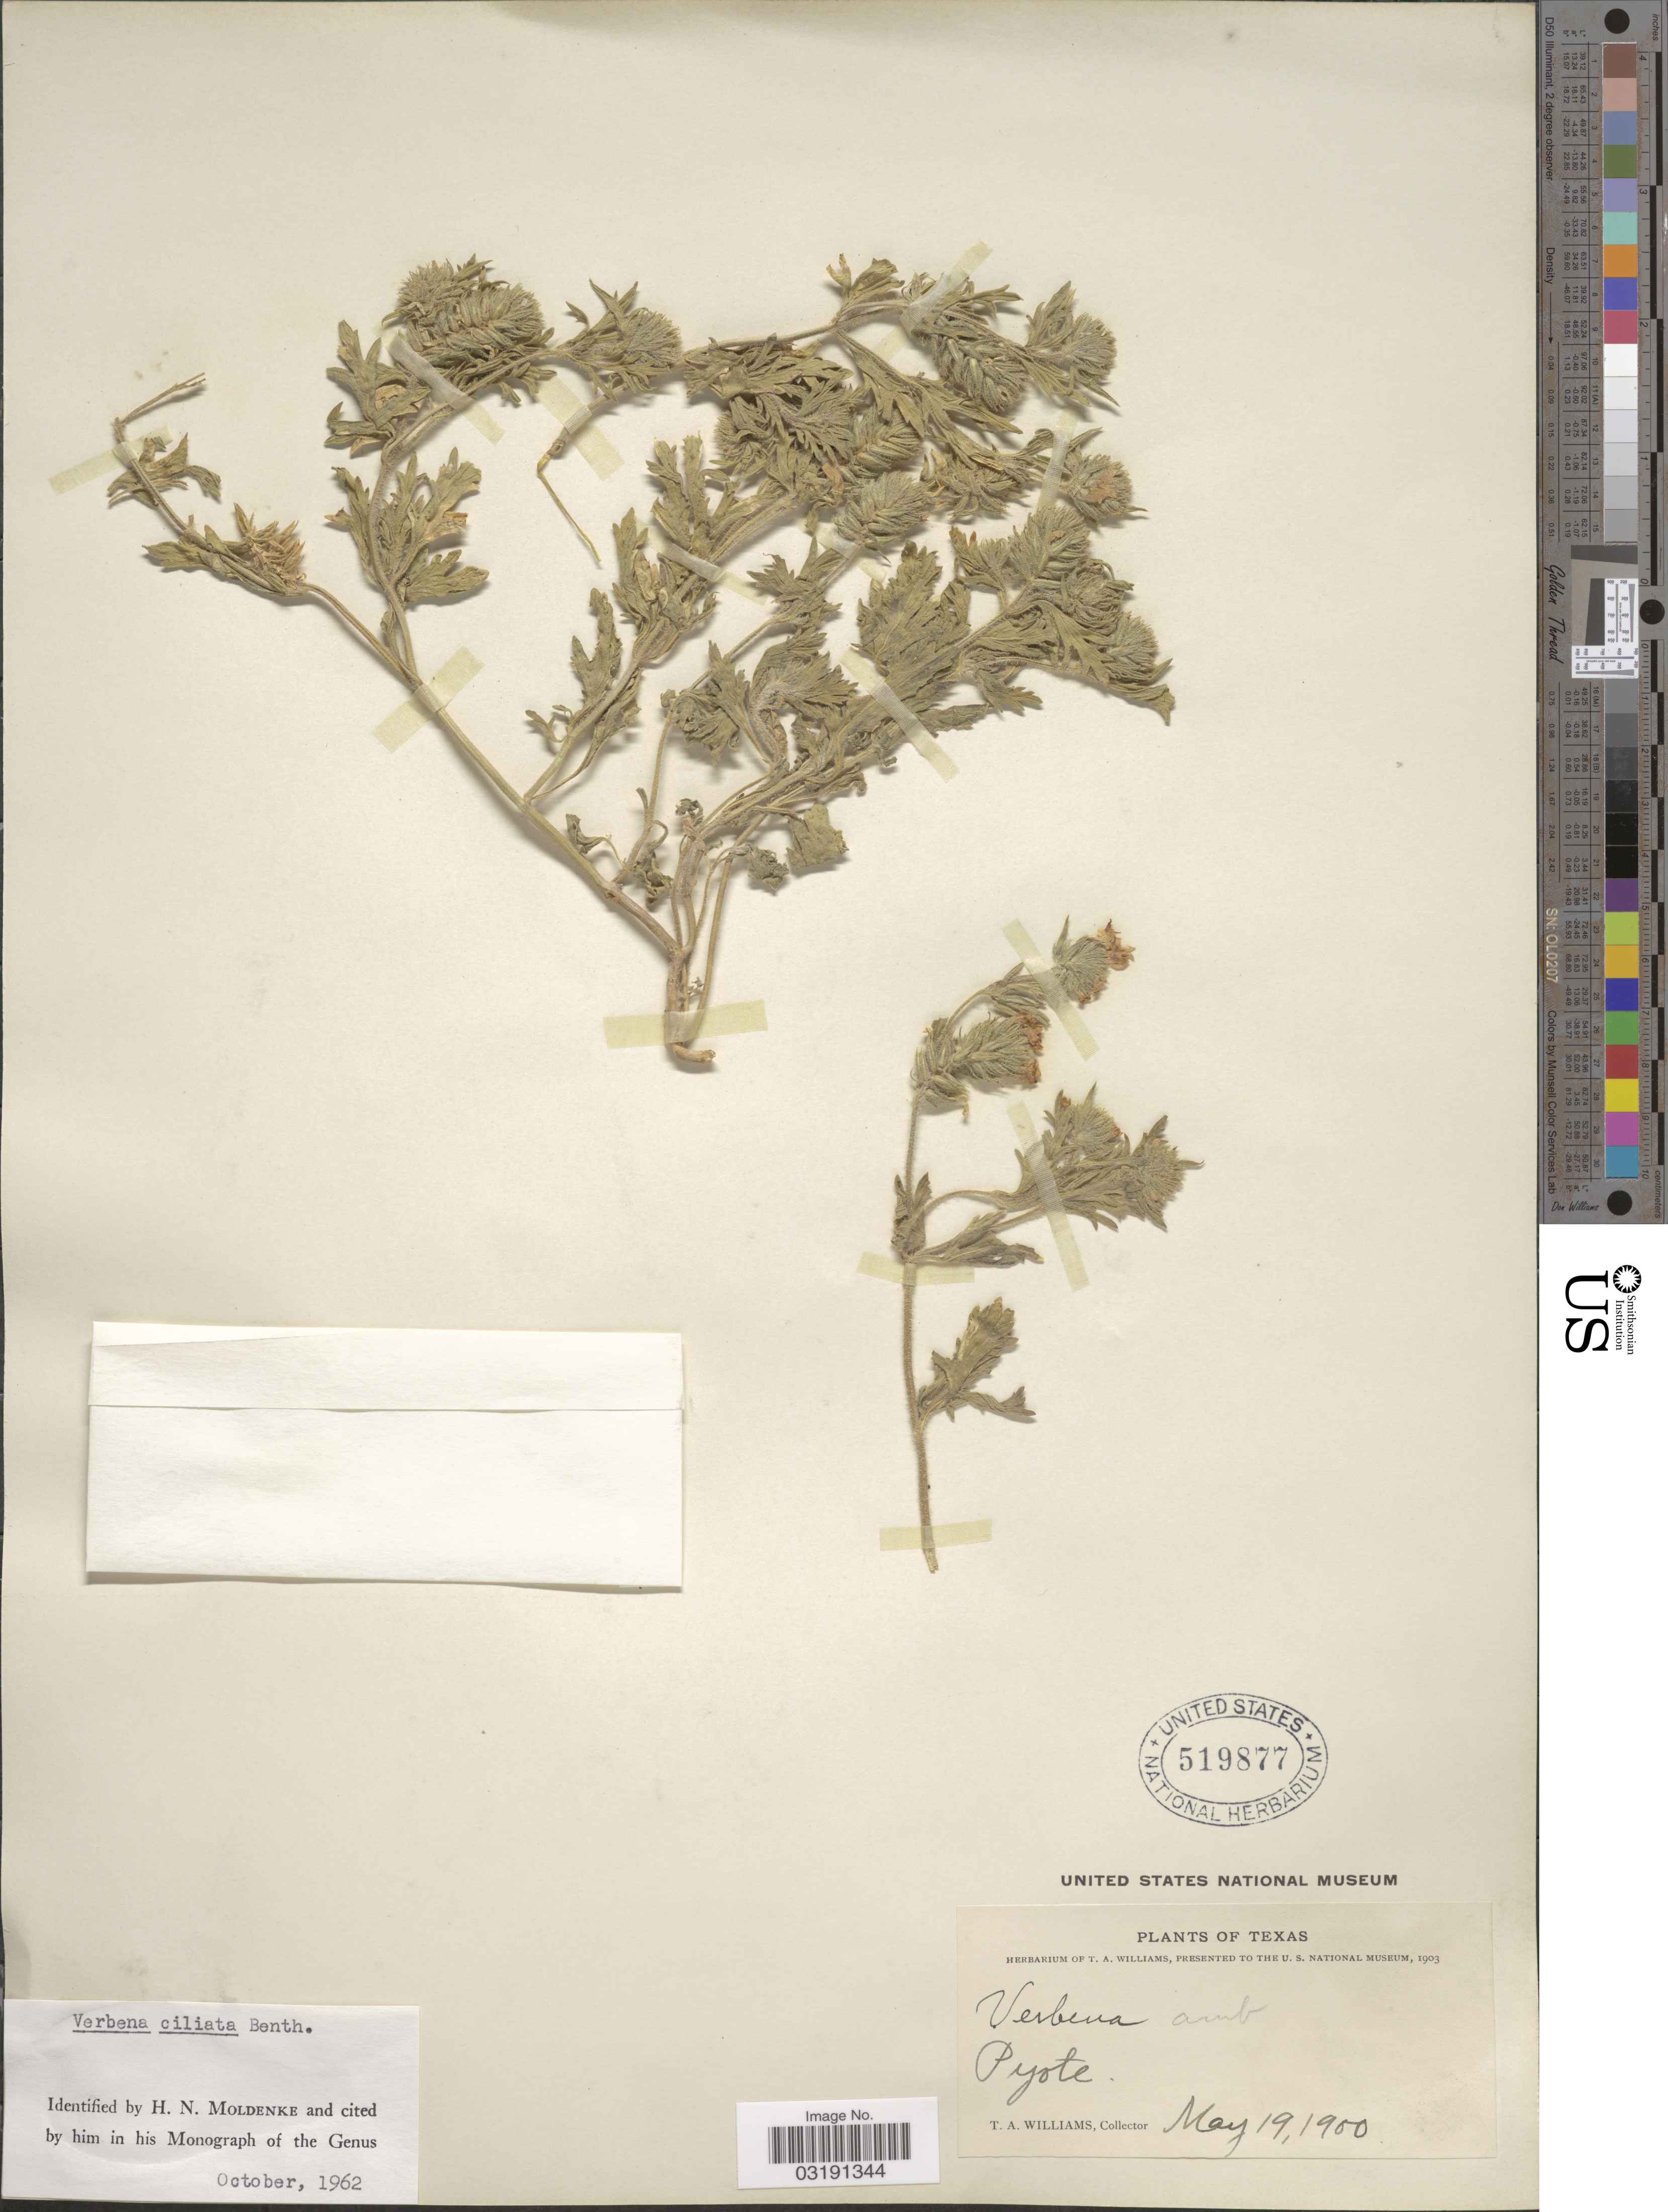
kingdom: Plantae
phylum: Tracheophyta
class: Magnoliopsida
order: Lamiales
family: Verbenaceae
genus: Verbena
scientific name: Verbena ciliata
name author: Benth.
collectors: T. Williams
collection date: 1900-05-19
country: United States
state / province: Texas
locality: Pyote.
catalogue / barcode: US 519877